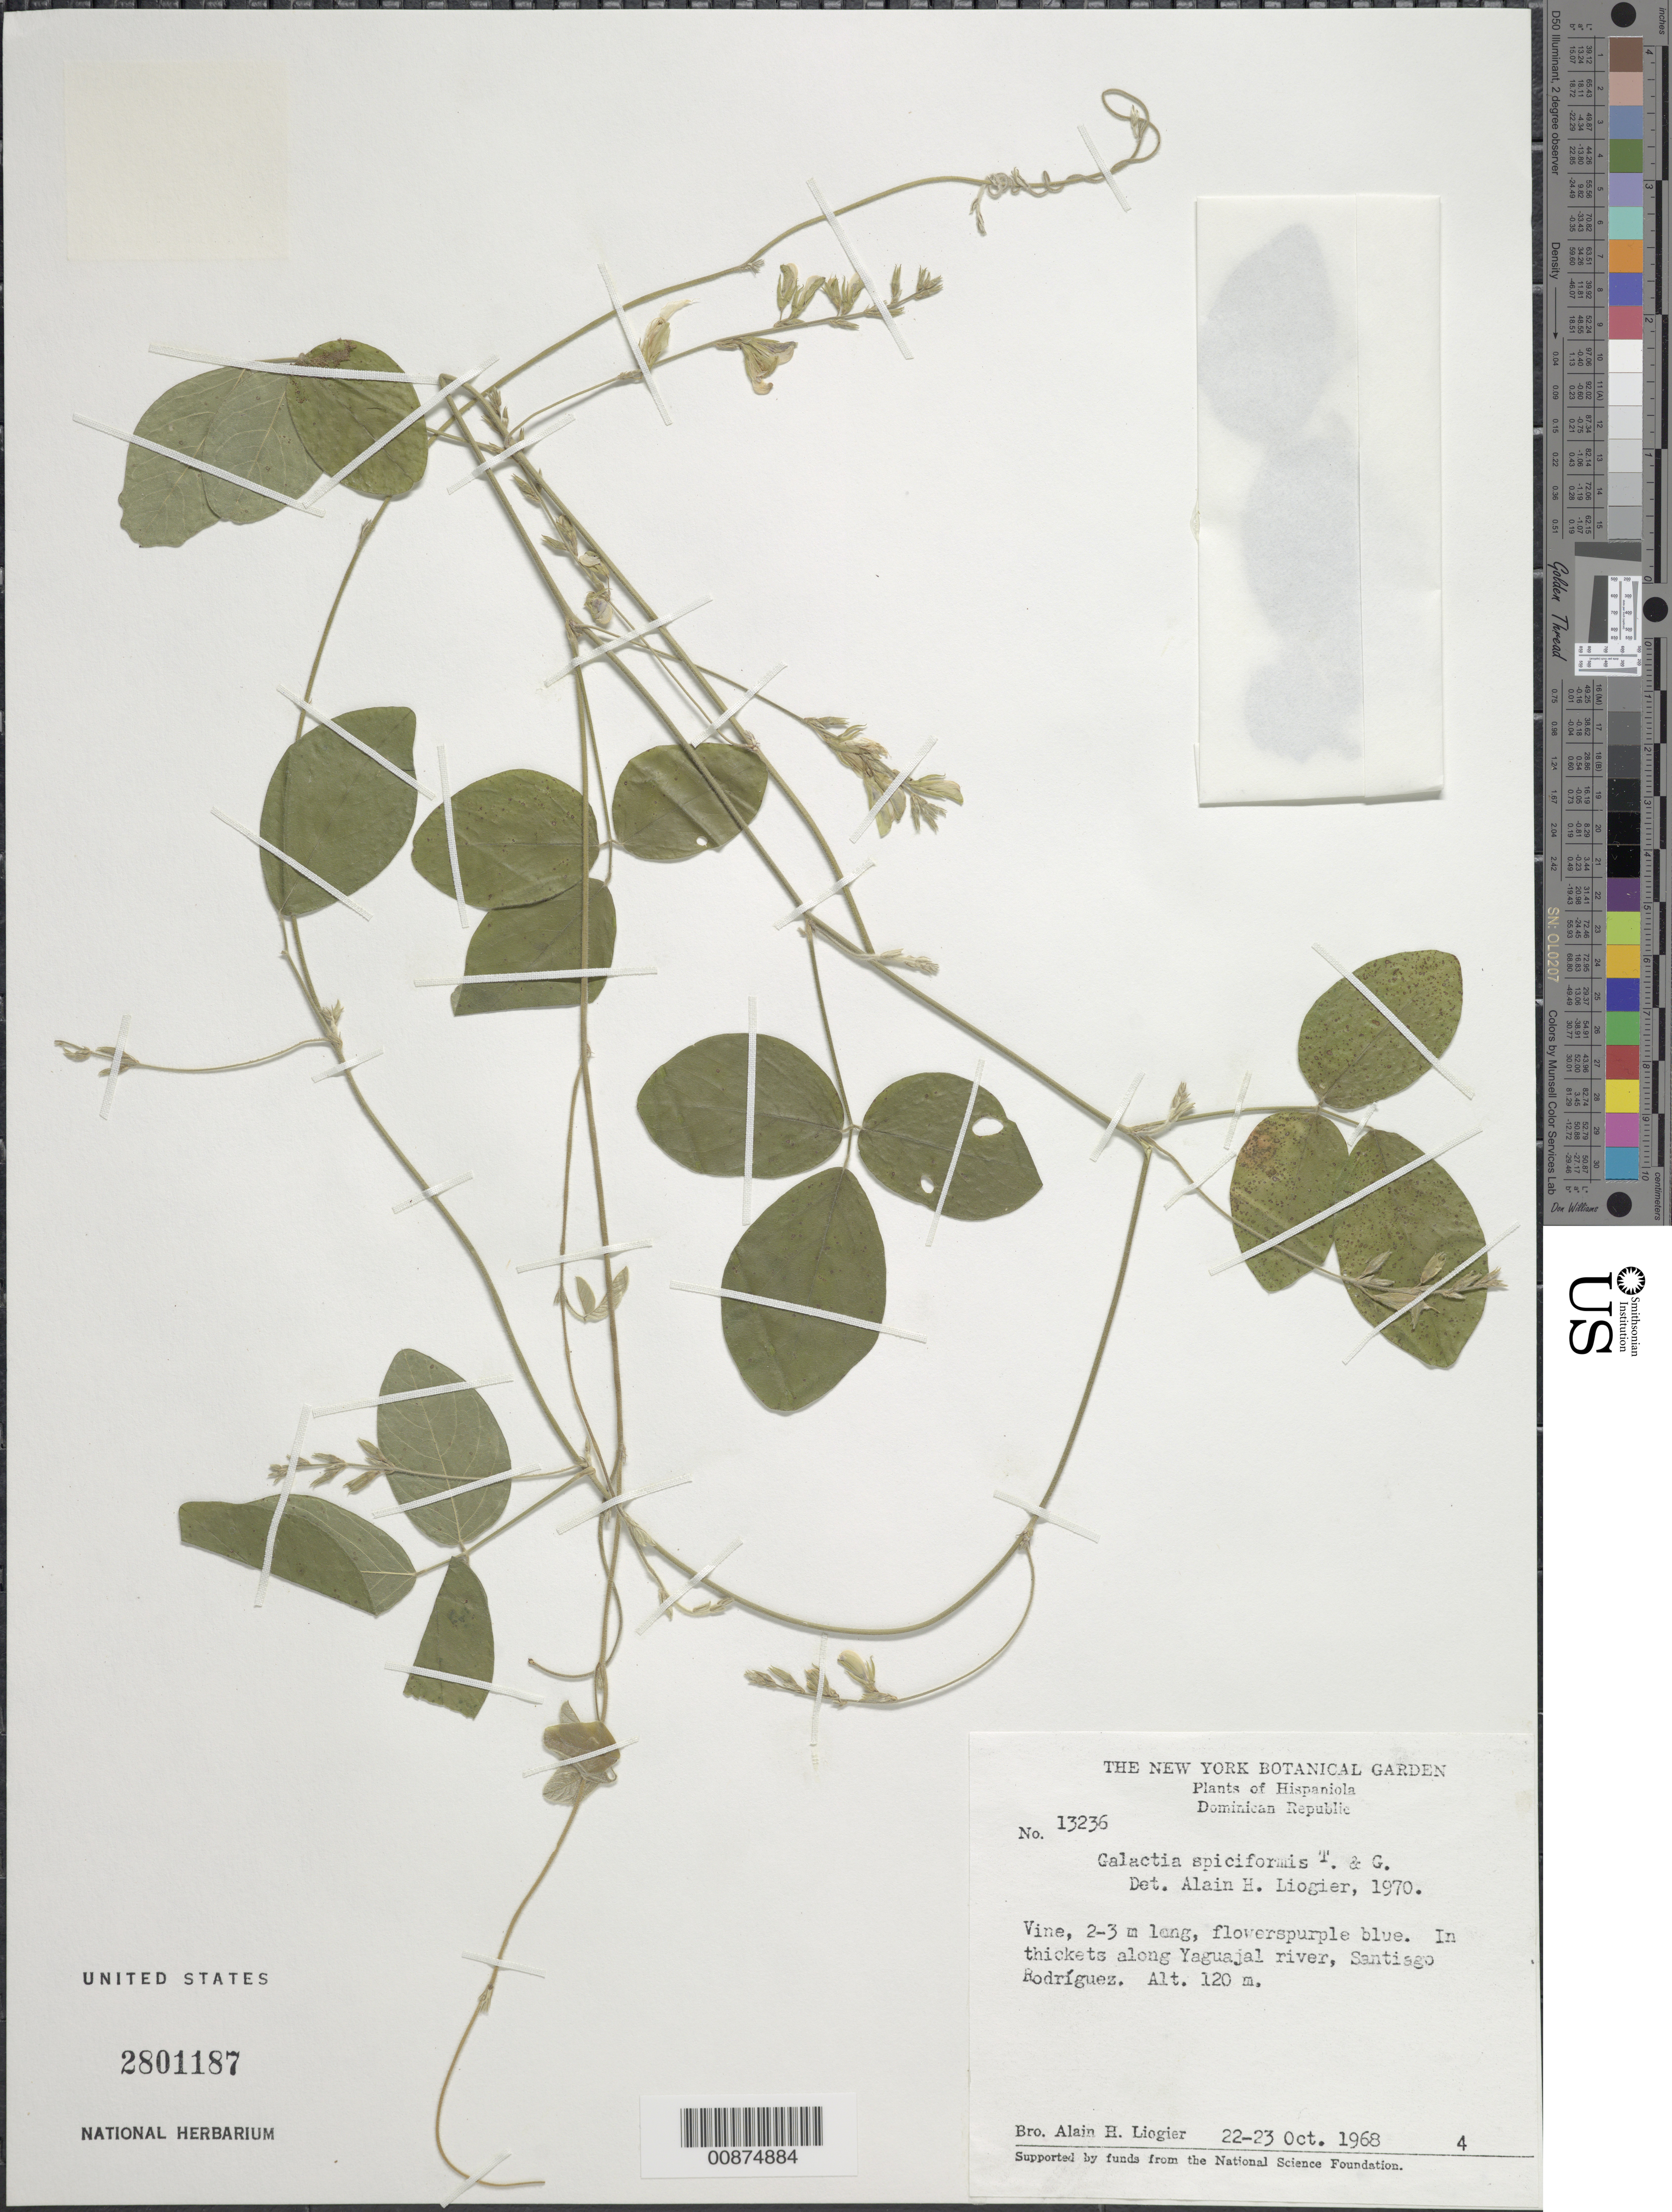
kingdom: Plantae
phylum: Tracheophyta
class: Magnoliopsida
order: Fabales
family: Fabaceae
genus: Galactia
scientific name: Galactia spiciformis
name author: Torr. & A. Gray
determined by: Liogier, Alain H.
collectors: A. H. Liogier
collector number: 13236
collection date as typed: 22 Oct 1968 to 23 Oct 1968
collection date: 1968-10-22/1968-10-23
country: Dominican Republic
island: Hispaniola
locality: Along Yaguajal river, Santiago Rodríguez.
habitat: In thickets along river.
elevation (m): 120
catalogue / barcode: US 2801187